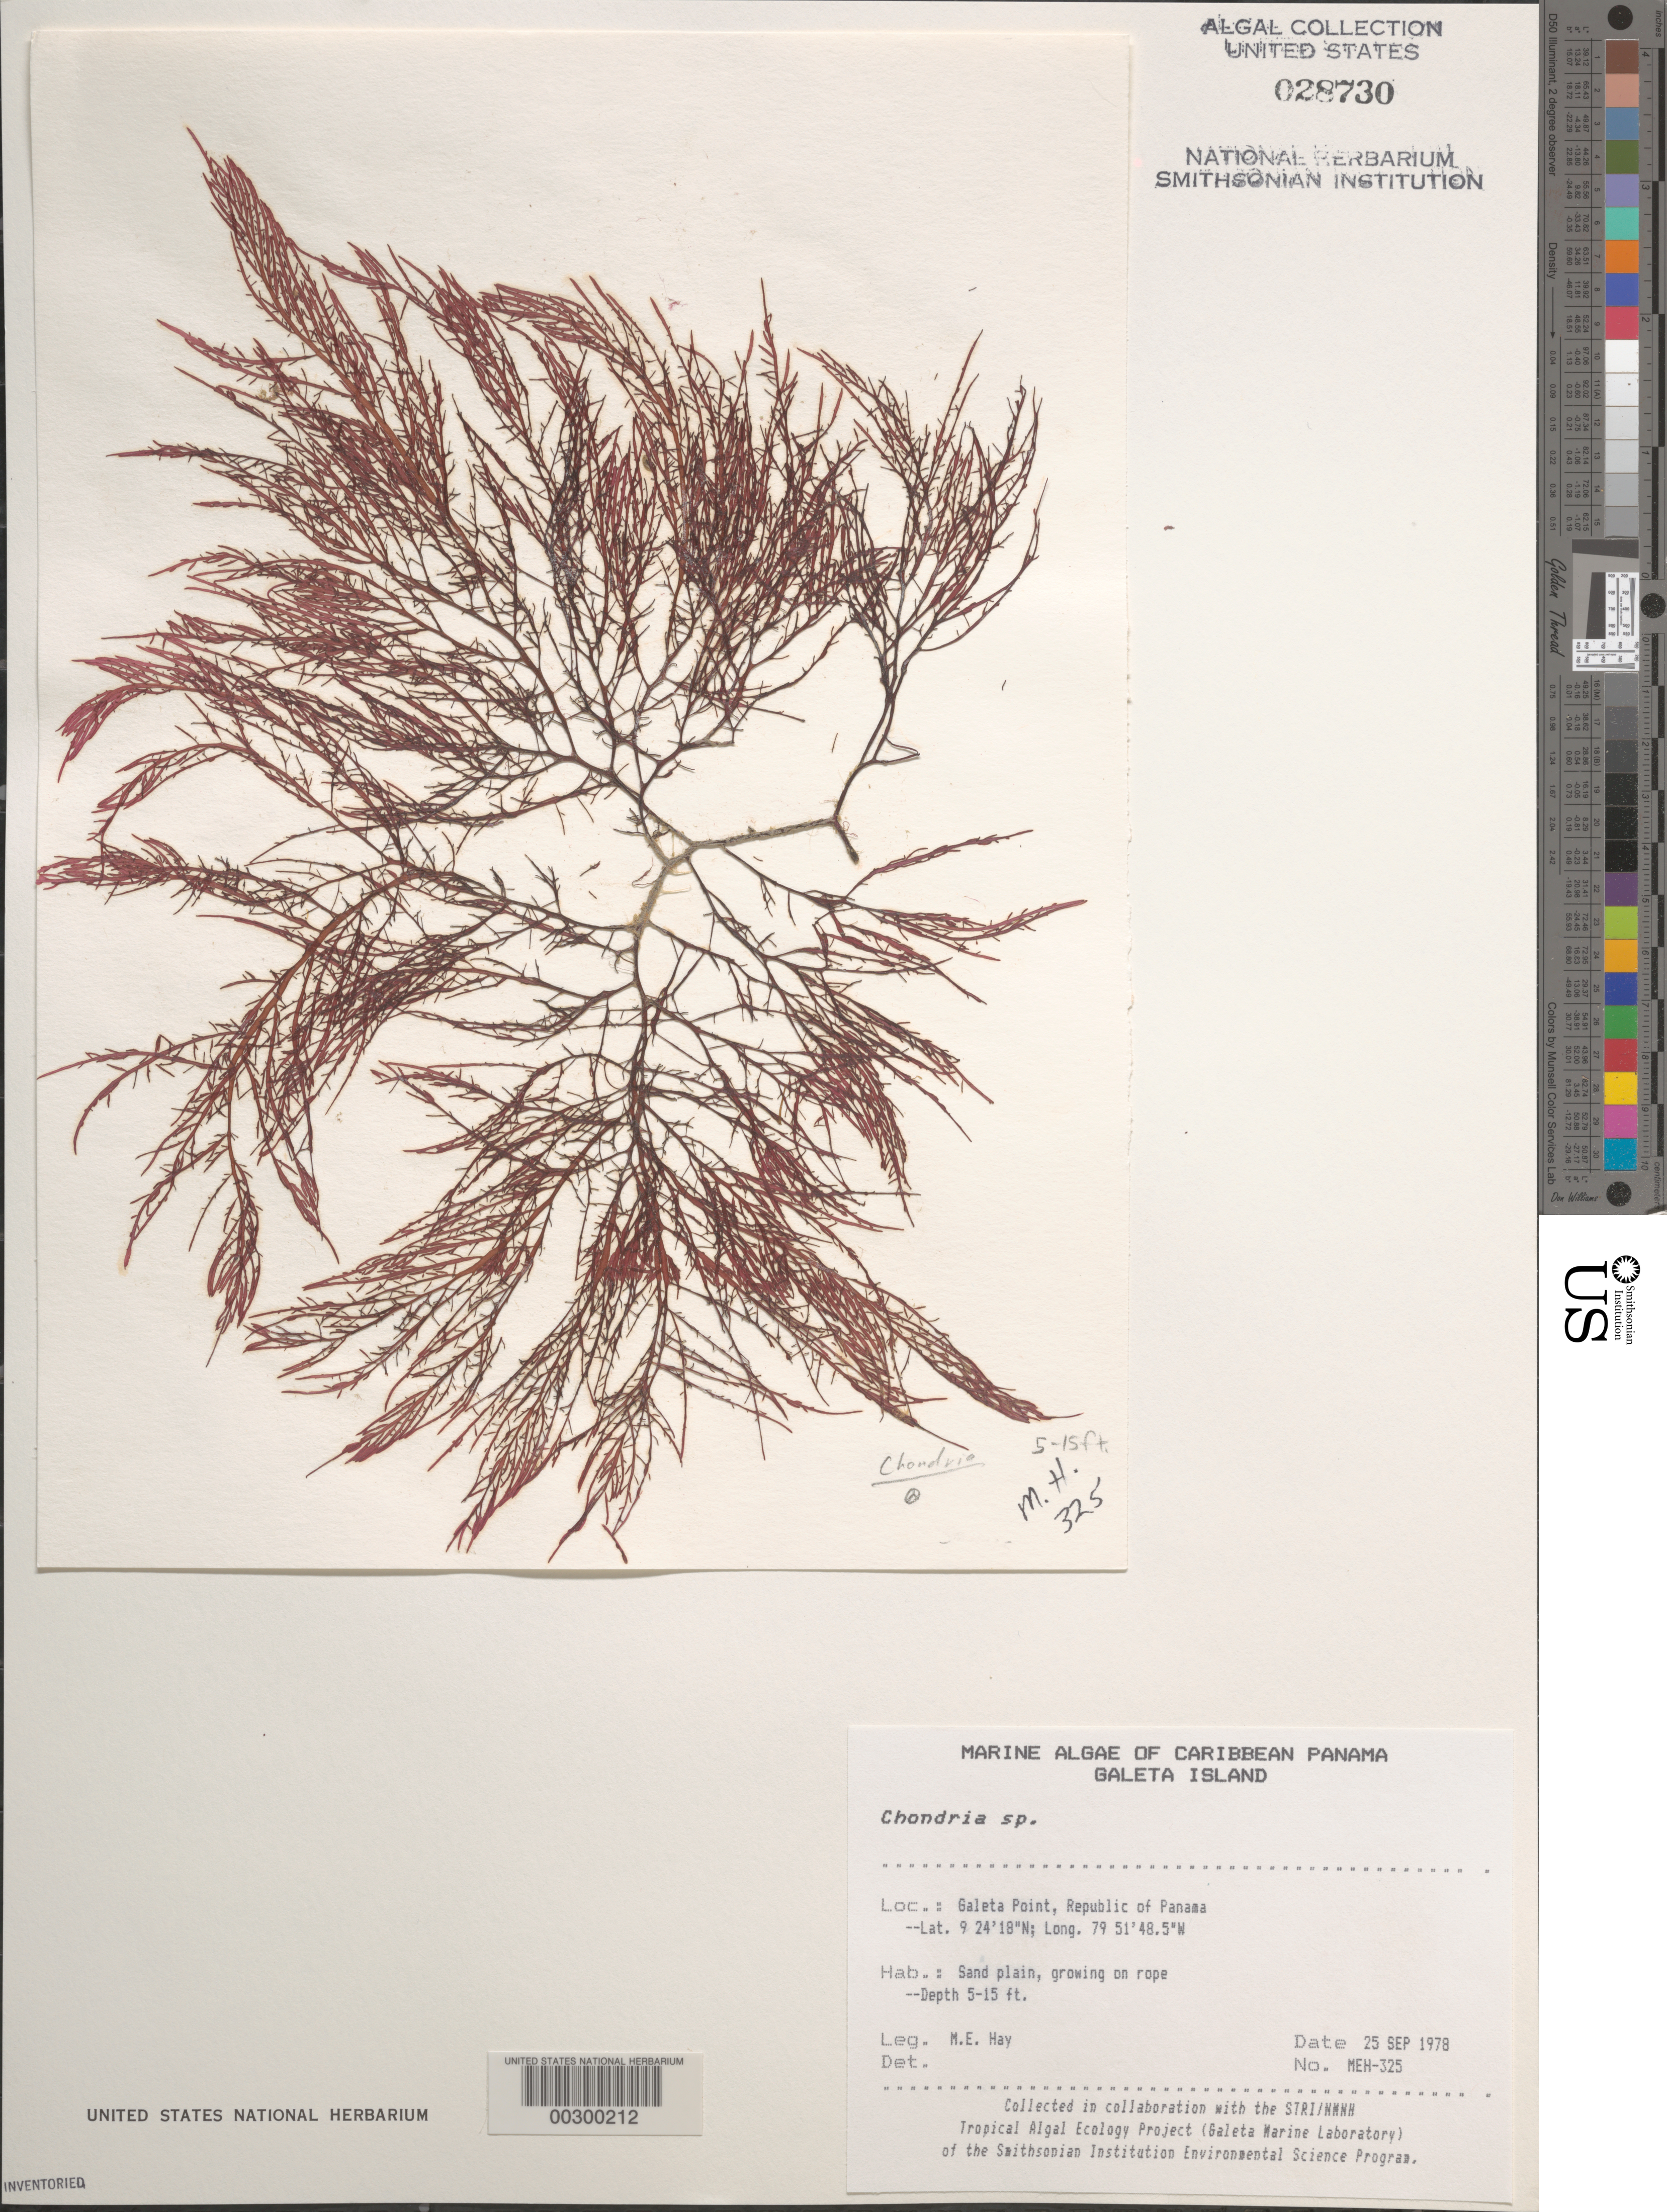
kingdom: Plantae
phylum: Rhodophyta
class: Florideophyceae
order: Ceramiales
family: Rhodomelaceae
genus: Chondria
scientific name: Chondria sp.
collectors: M. E. Hay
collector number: MEH-325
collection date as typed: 25 Sep 1978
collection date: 1978-09-25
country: Panama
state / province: Colón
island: Galeta Island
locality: Galeta Point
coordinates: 9 24' 18" N, 79 51' 48.5" W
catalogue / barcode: US 28730